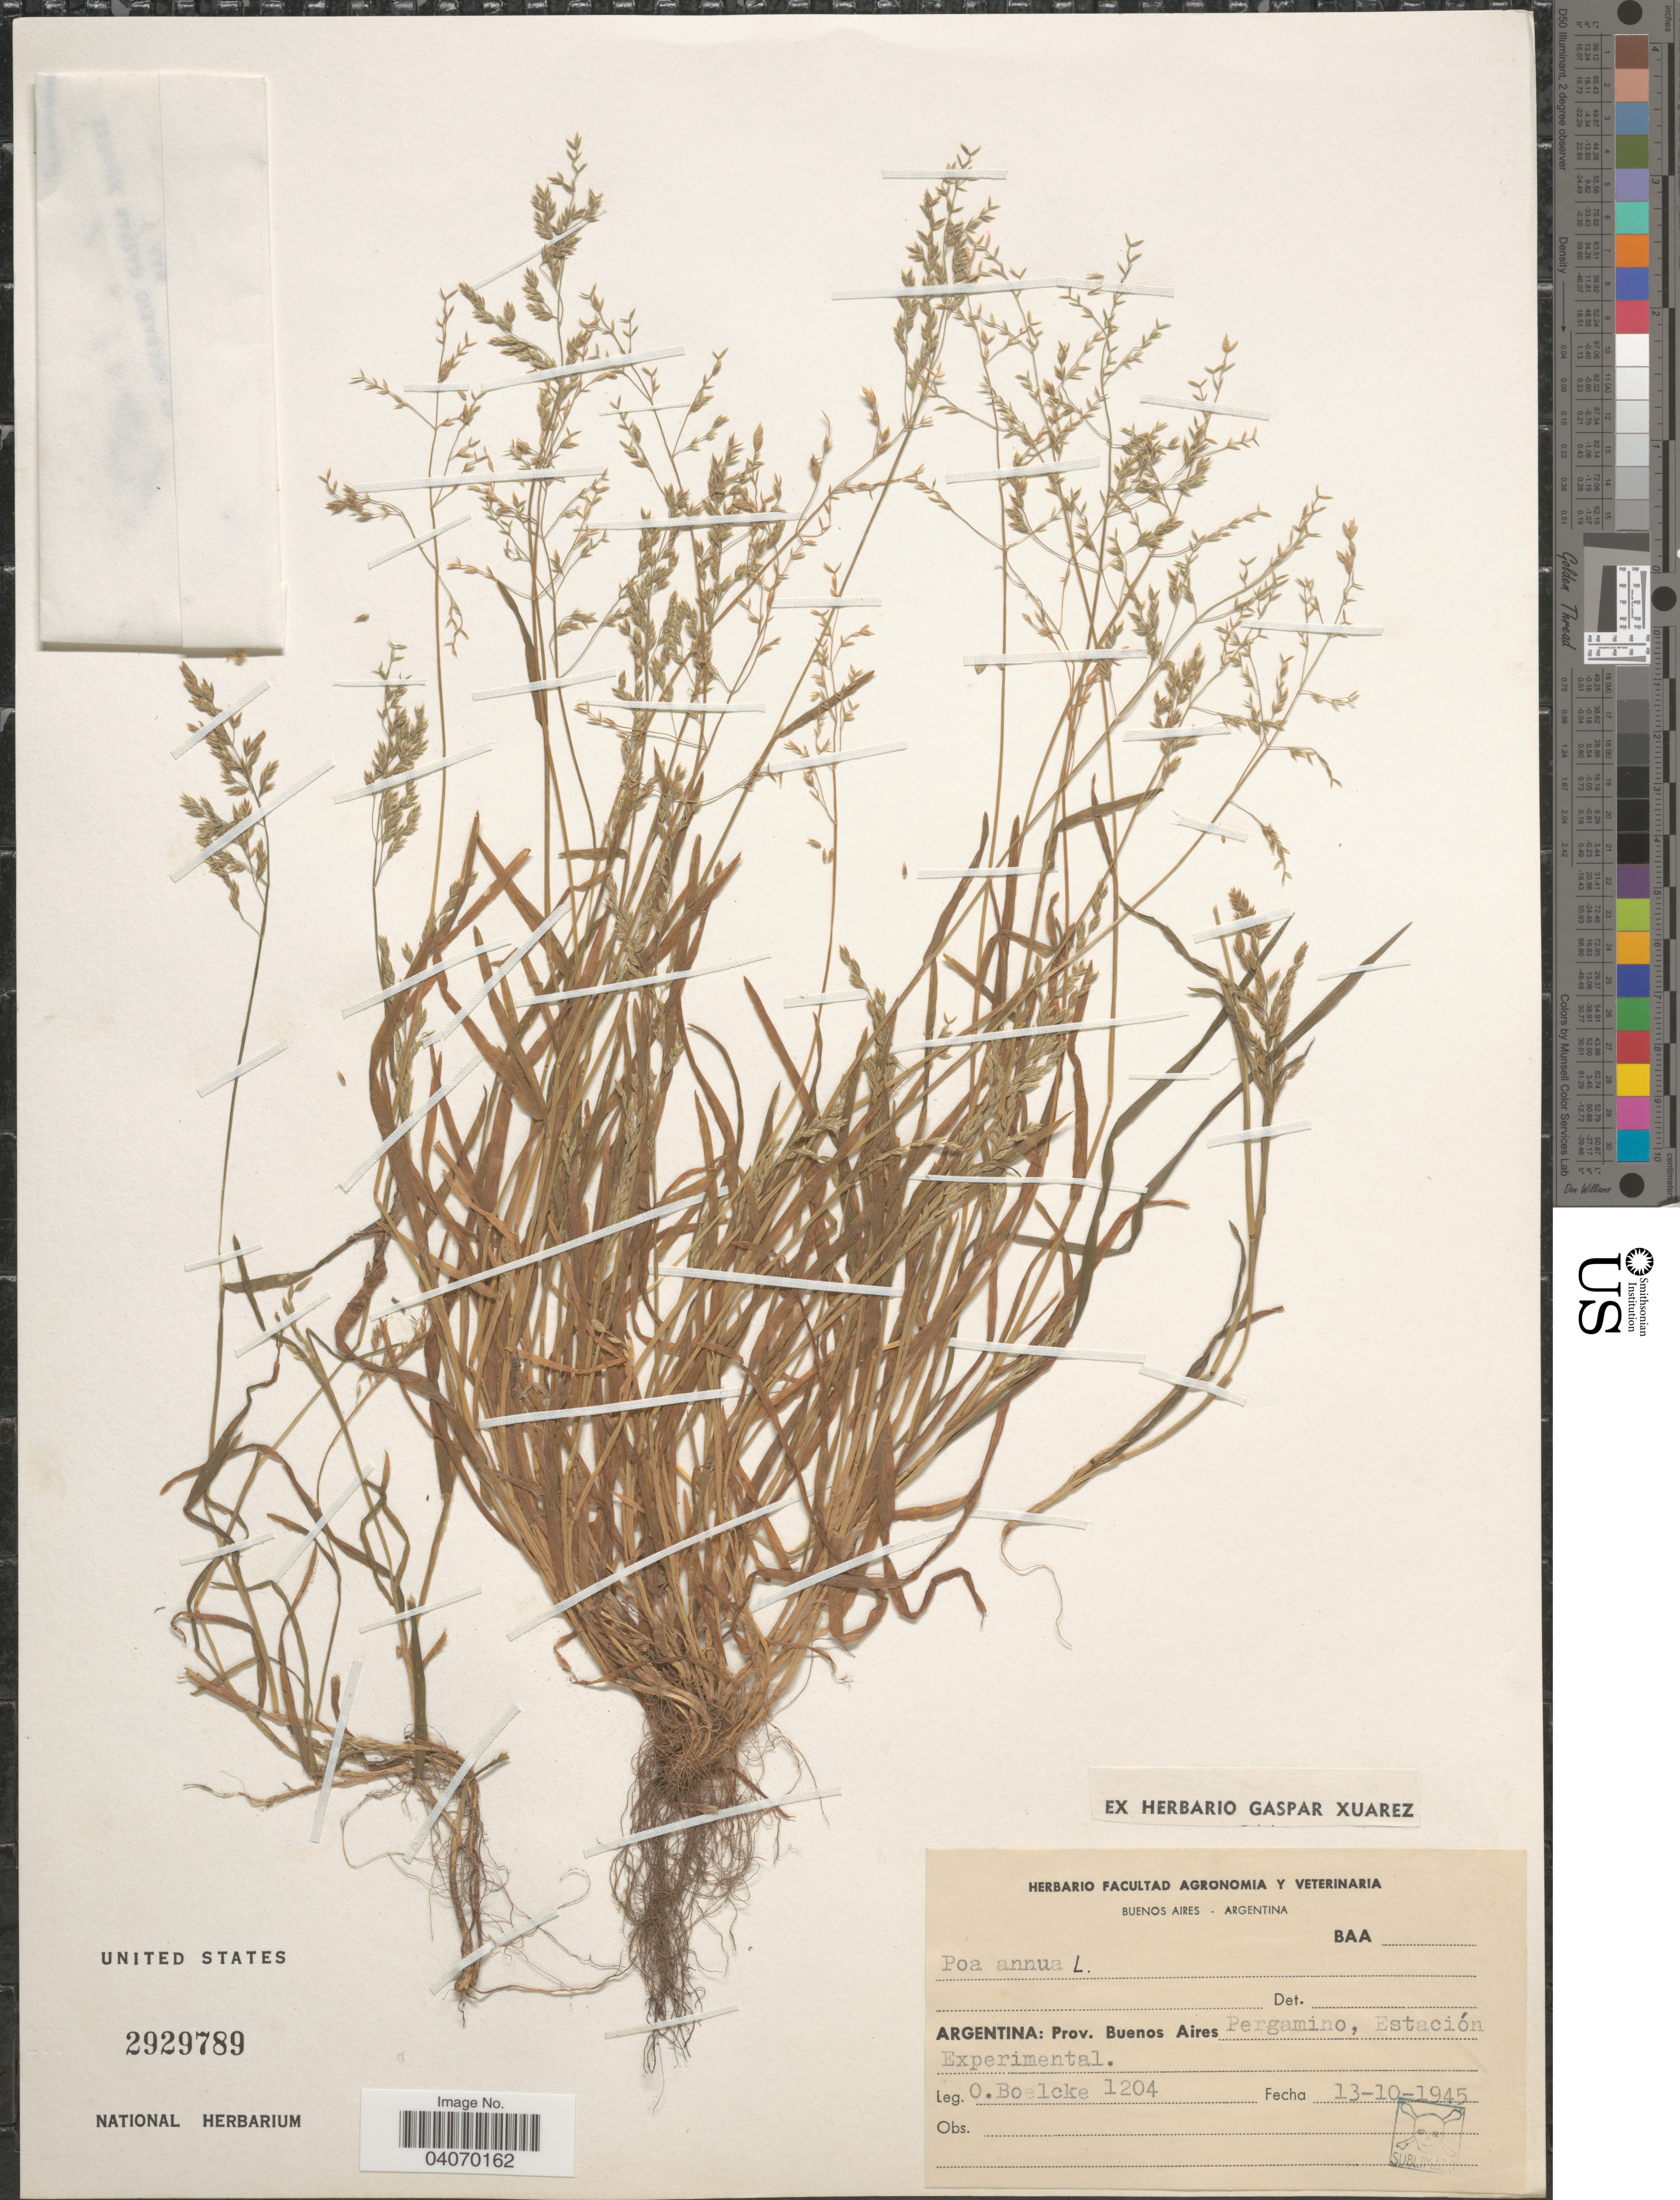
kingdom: Plantae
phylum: Tracheophyta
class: Liliopsida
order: Poales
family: Poaceae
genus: Poa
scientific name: Poa annua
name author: L.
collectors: O. Boelcke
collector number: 1204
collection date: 1945-10-13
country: Argentina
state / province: Buenos Aires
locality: Pergamino, Estación Experimental.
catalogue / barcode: US 2929789